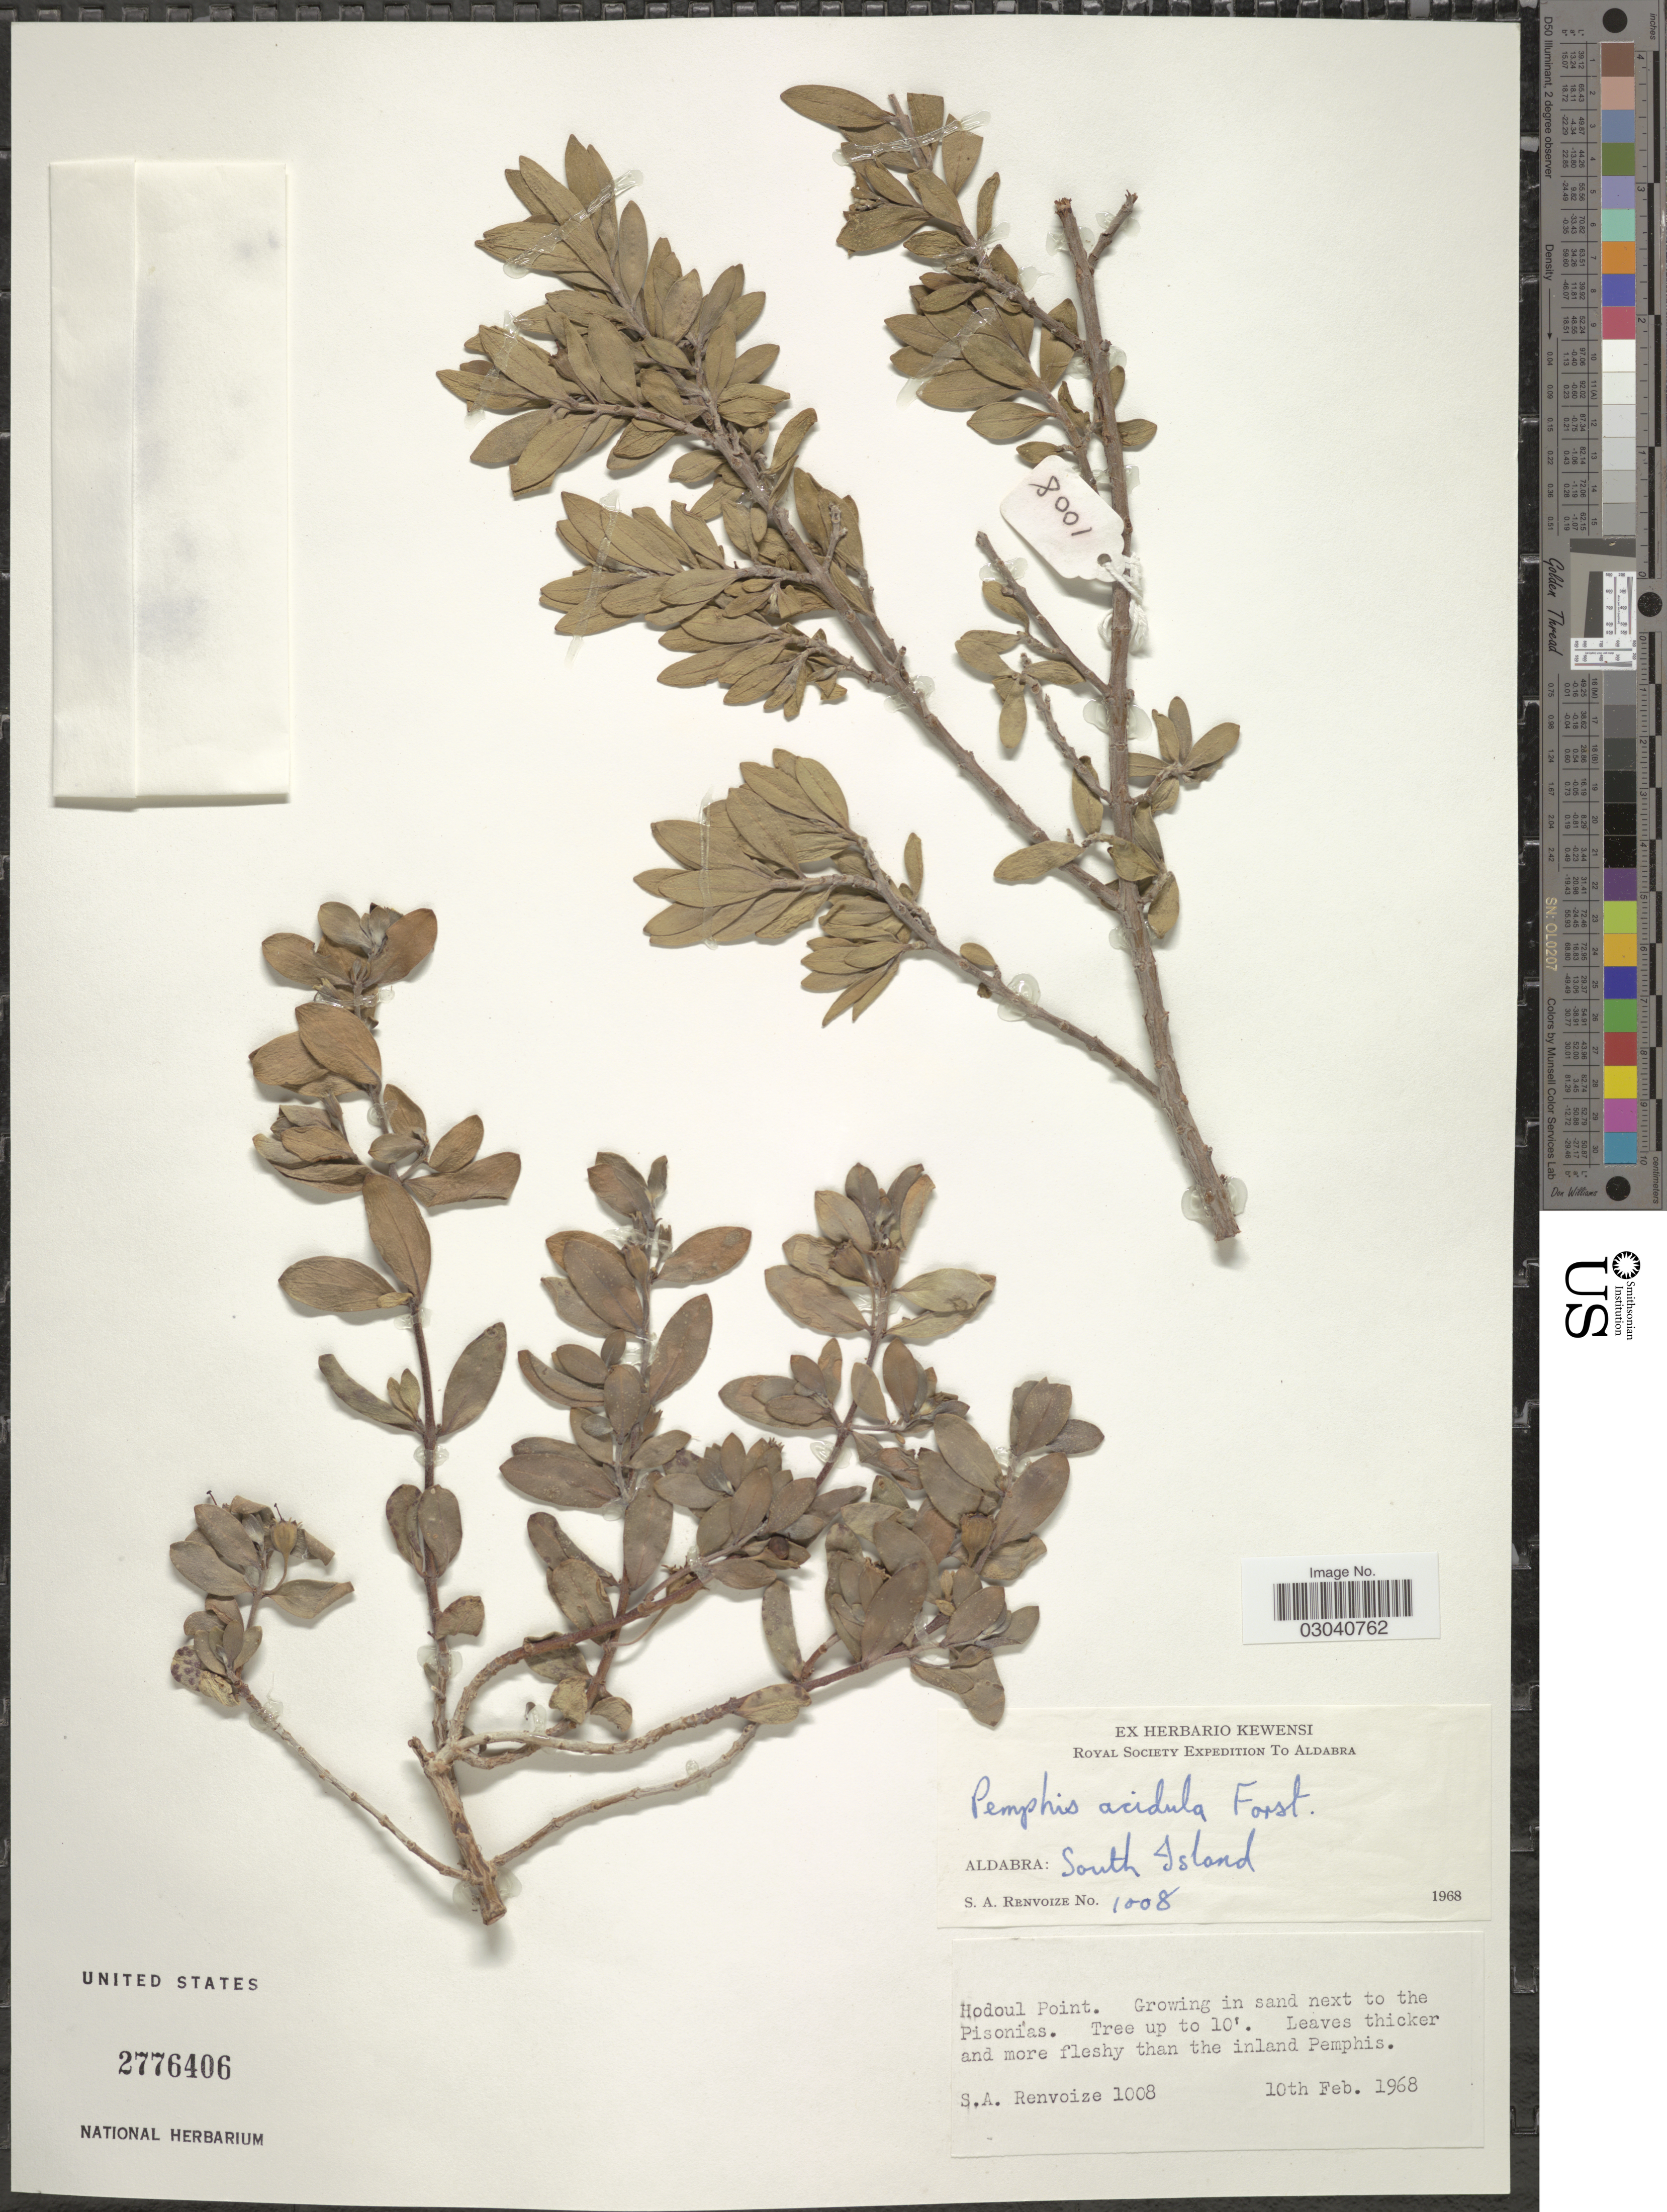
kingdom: Plantae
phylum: Tracheophyta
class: Magnoliopsida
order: Myrtales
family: Lythraceae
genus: Pemphis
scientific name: Pemphis acidula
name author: J.R. Forst. & G. Forst.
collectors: S. A. Renvoize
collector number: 1008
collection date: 1968-02-10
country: Seychelles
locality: Aldabra: South Island. Hodoul Point.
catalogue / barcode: US 2776406